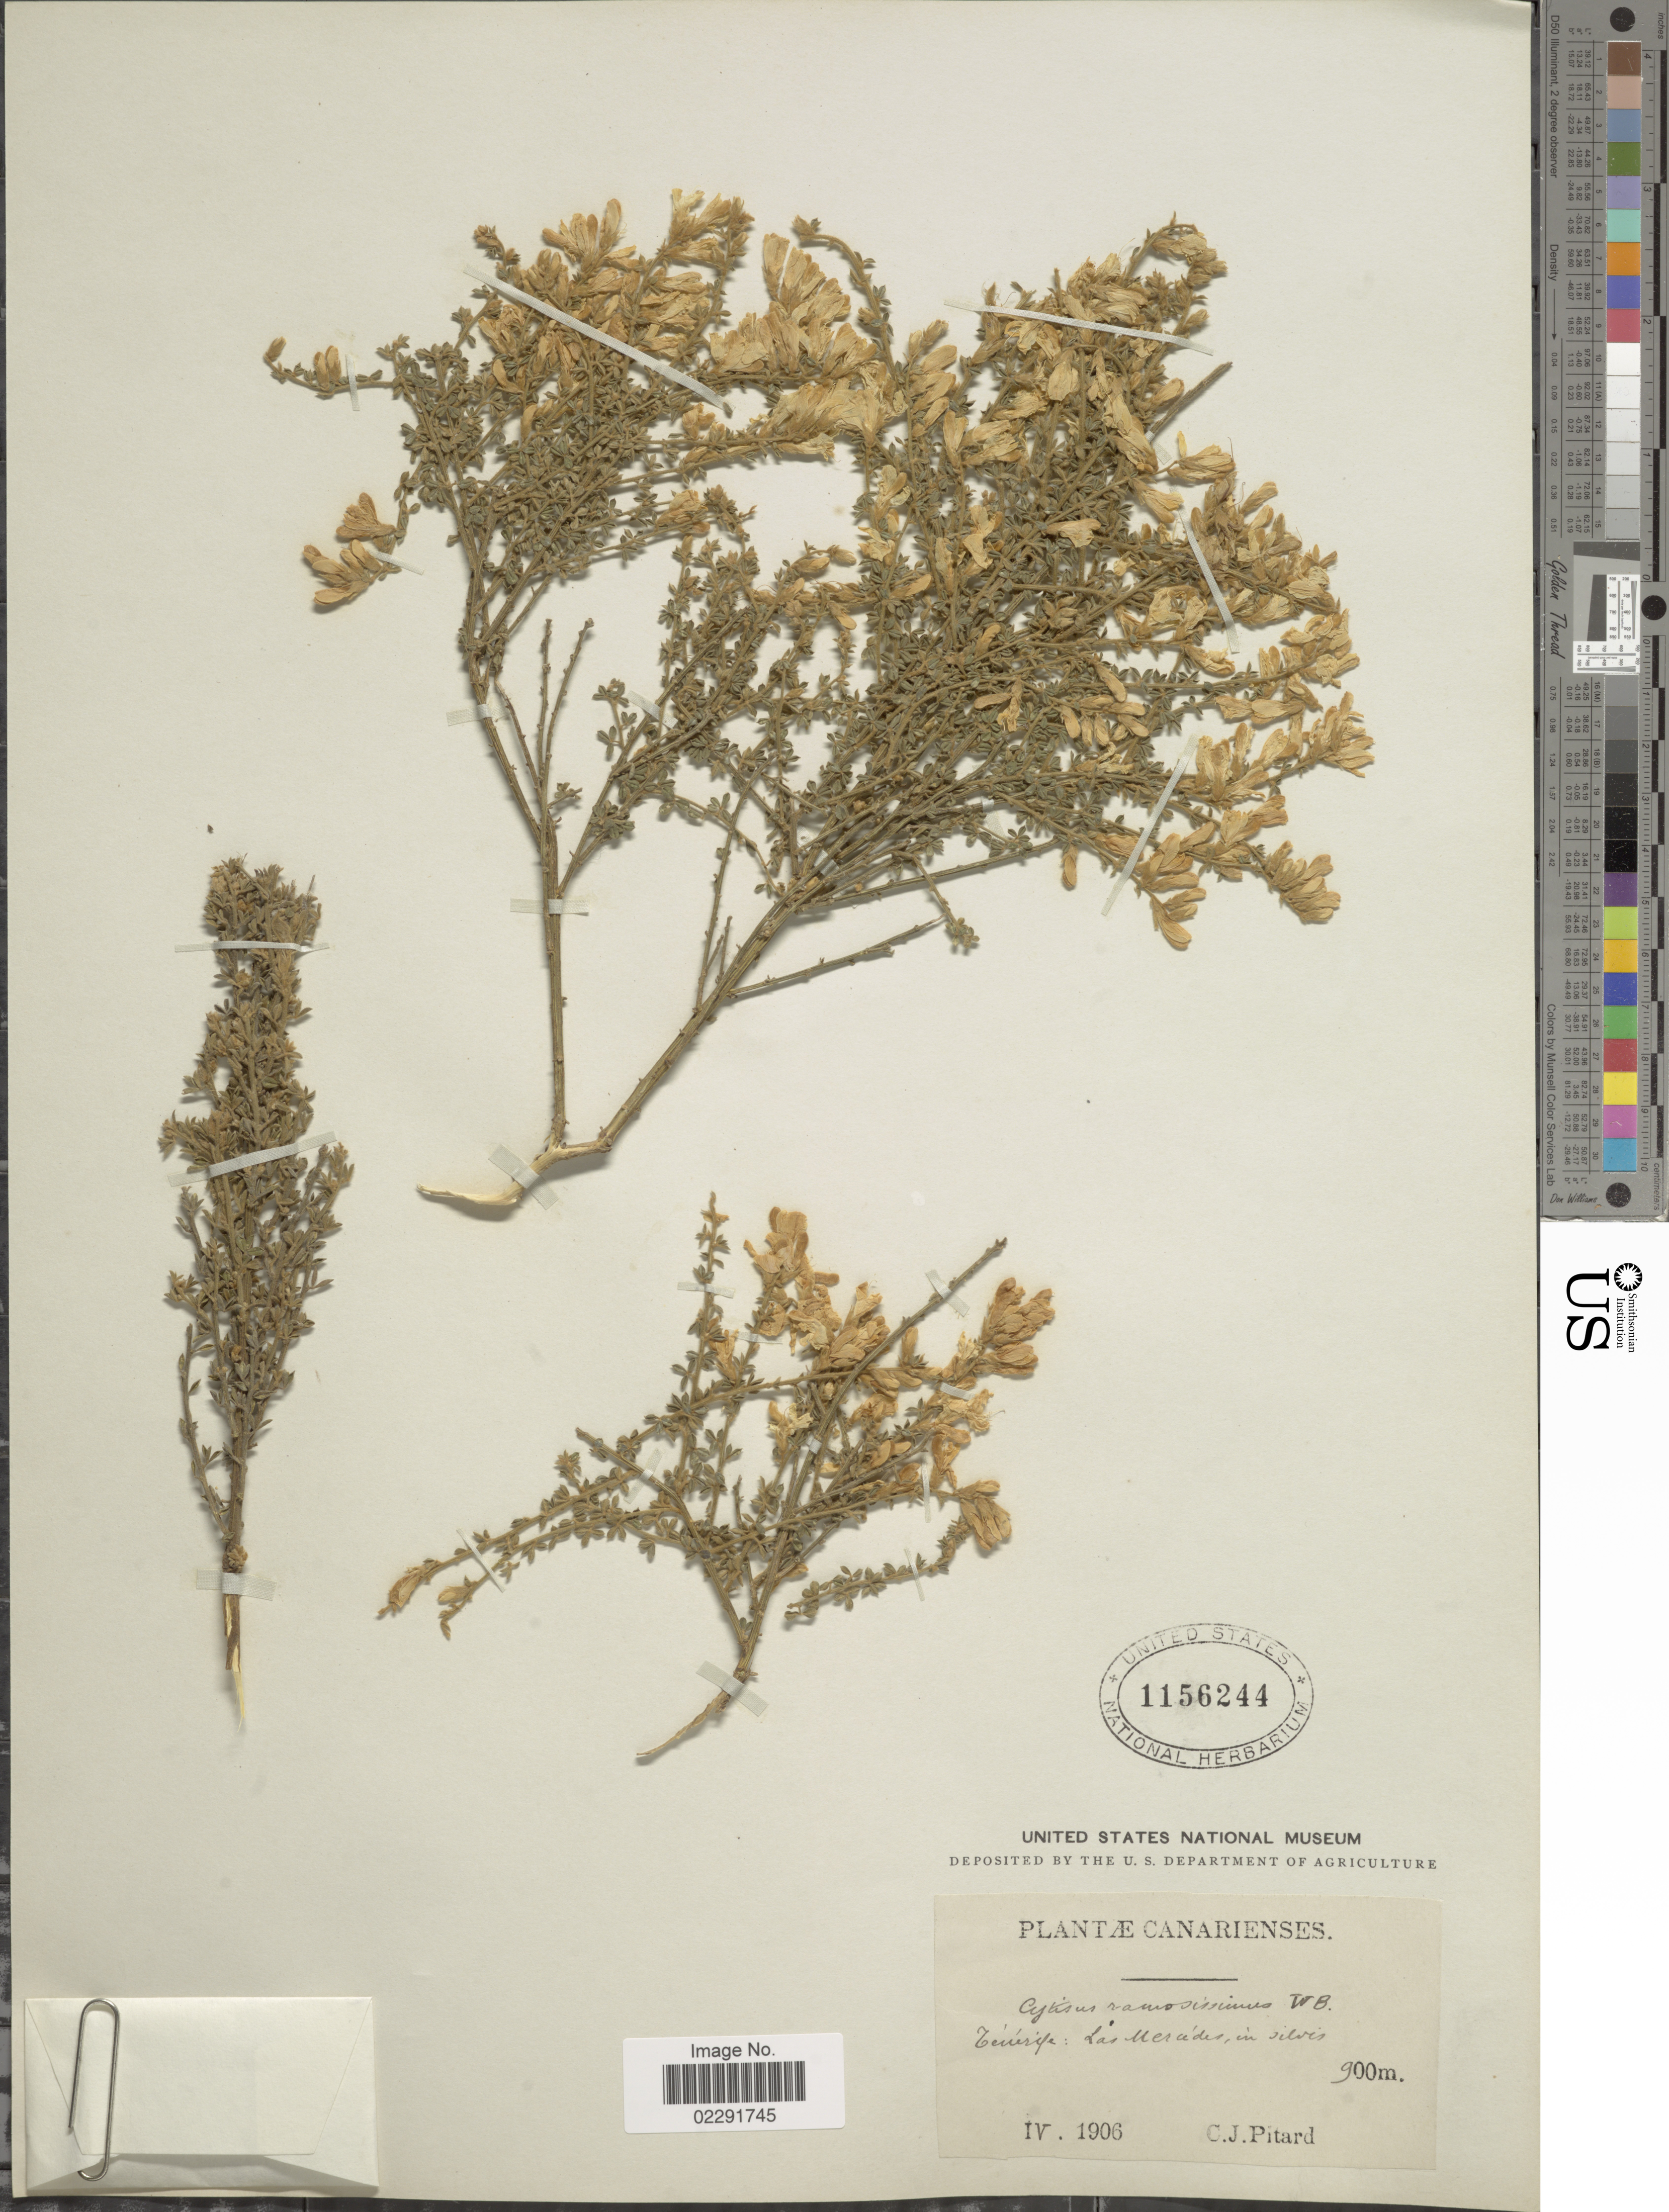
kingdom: Plantae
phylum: Tracheophyta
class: Magnoliopsida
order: Fabales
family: Fabaceae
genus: Genista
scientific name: Genista canariensis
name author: L.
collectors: C. Pitard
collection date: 1906-04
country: Spain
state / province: Canarias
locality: Tenerife: Las Mercedes, in silvis.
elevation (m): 900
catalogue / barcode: US 1156244